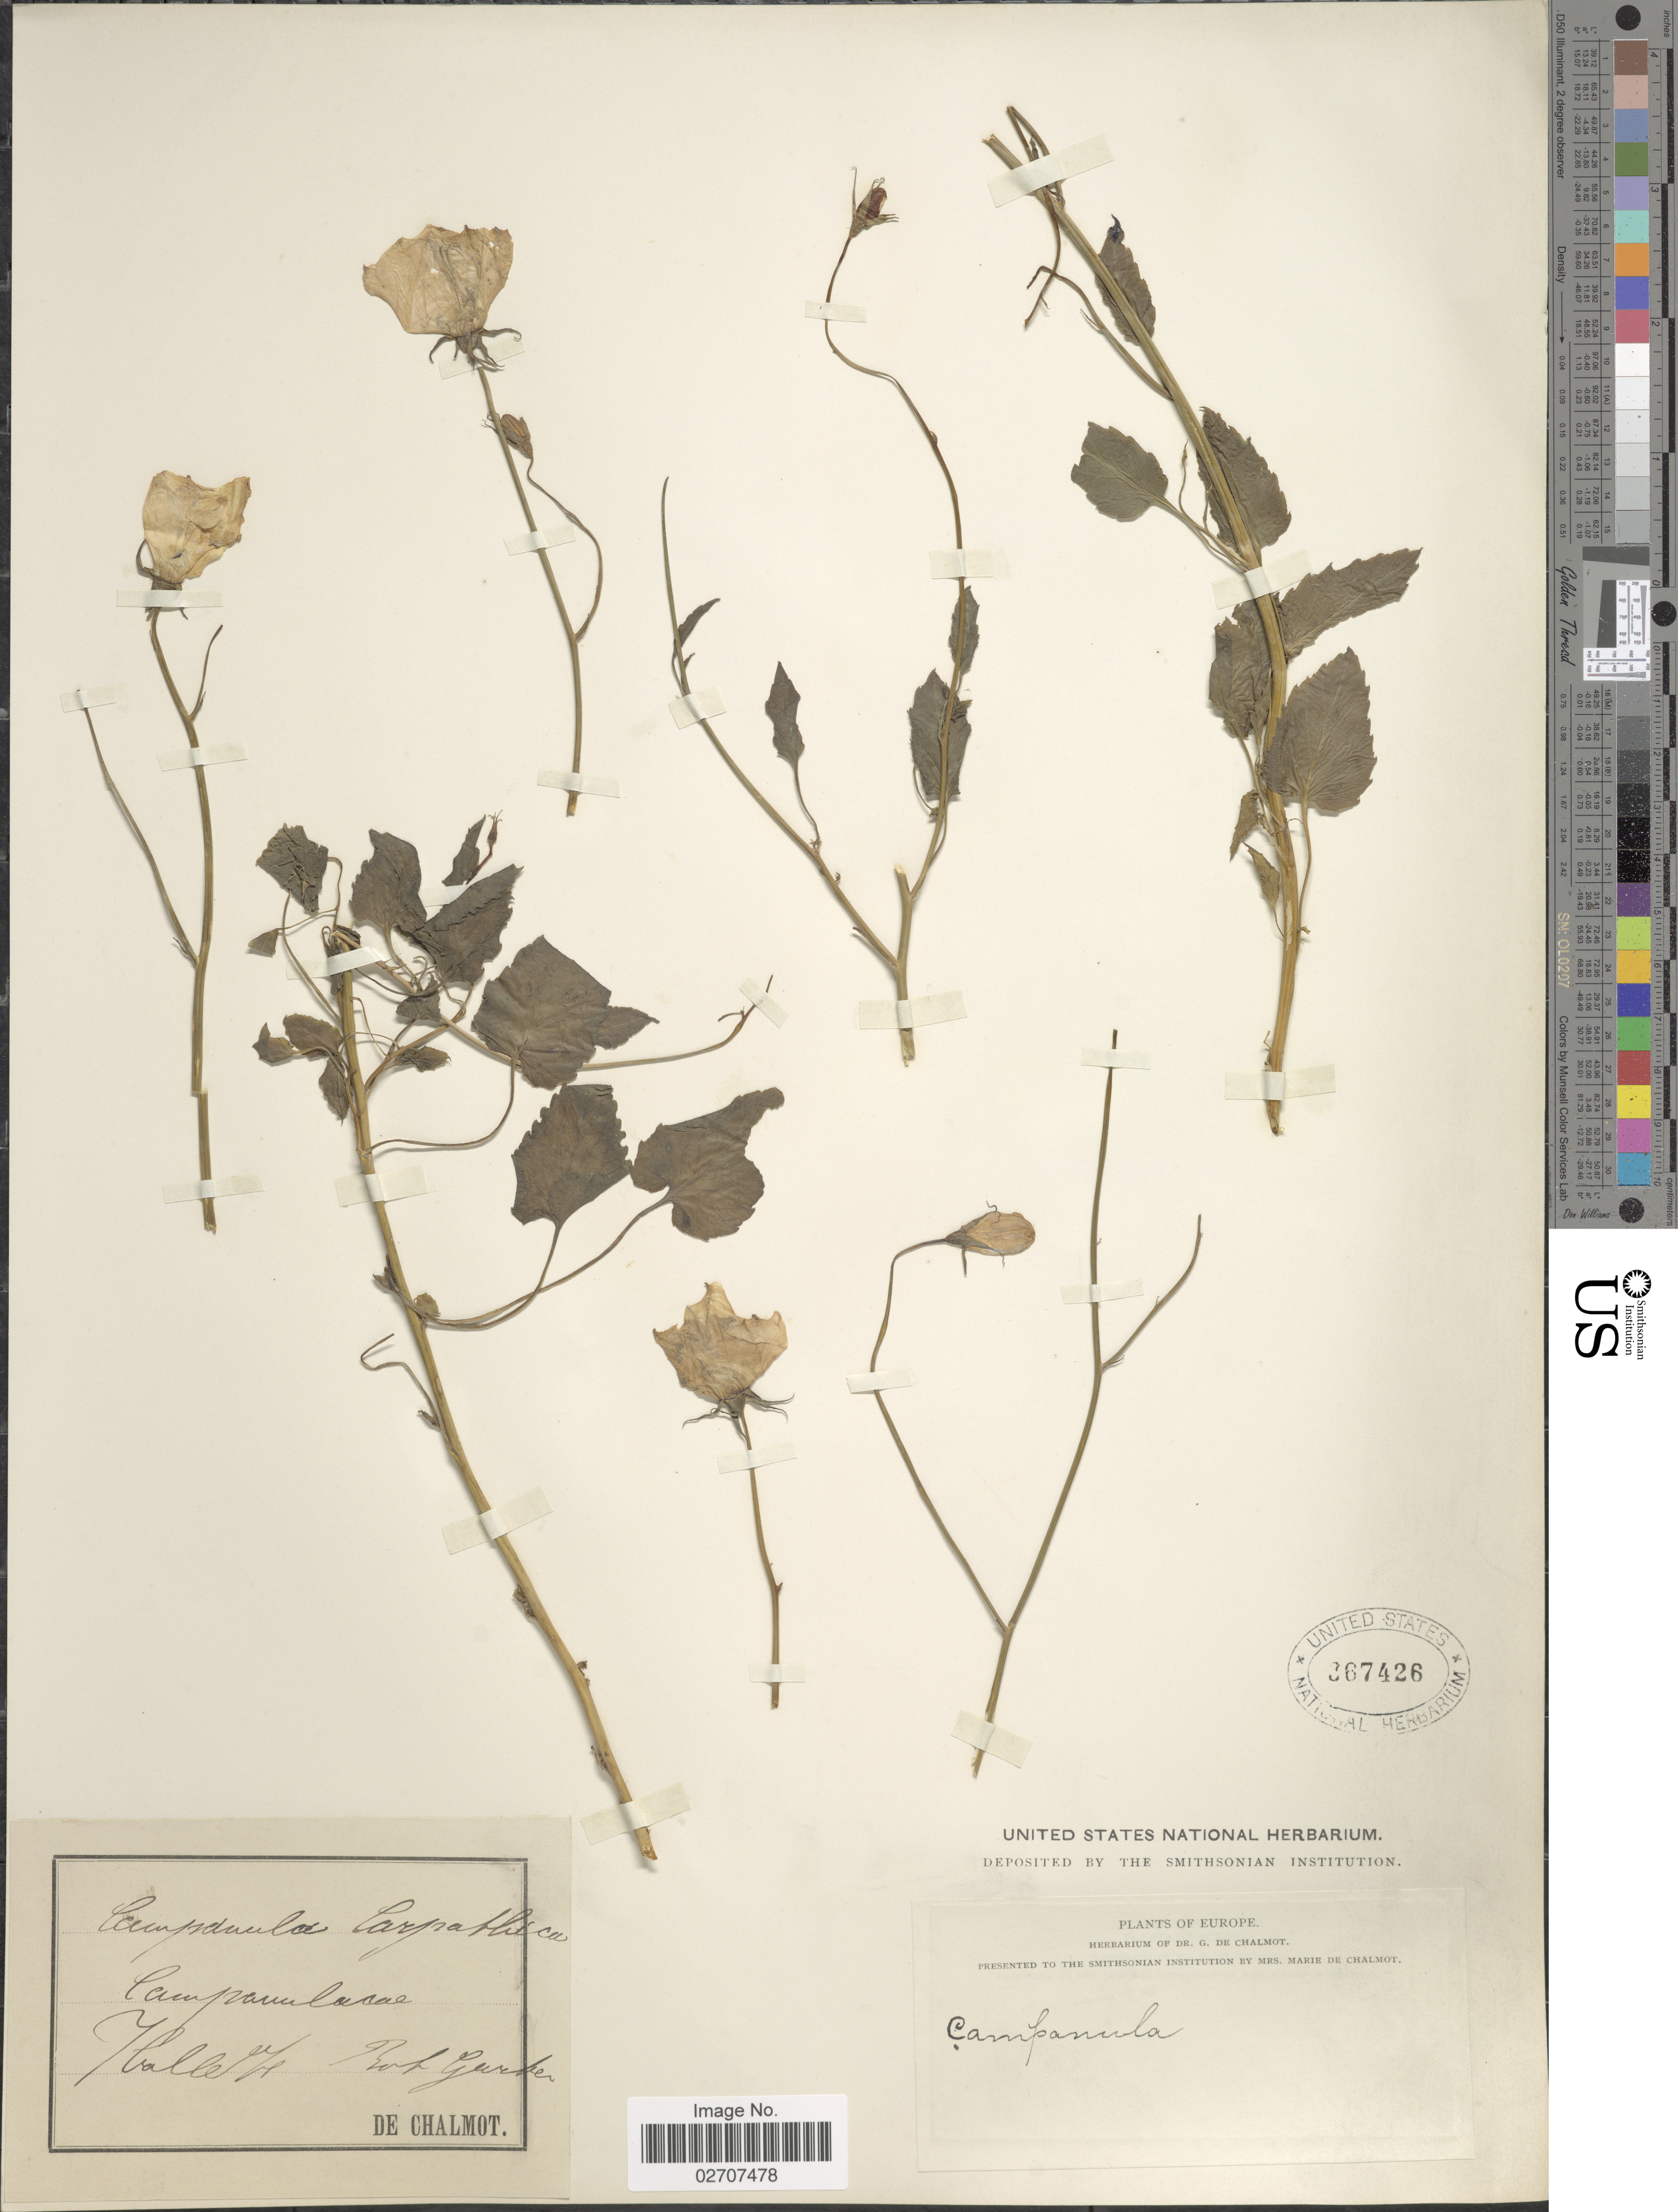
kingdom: Plantae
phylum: Tracheophyta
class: Magnoliopsida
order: Asterales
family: Campanulaceae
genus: Campanula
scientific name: Campanula carpatica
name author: Jacq.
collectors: G. de Chalmot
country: Germany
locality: Halle Ge, Bot. Garden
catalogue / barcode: US 367426